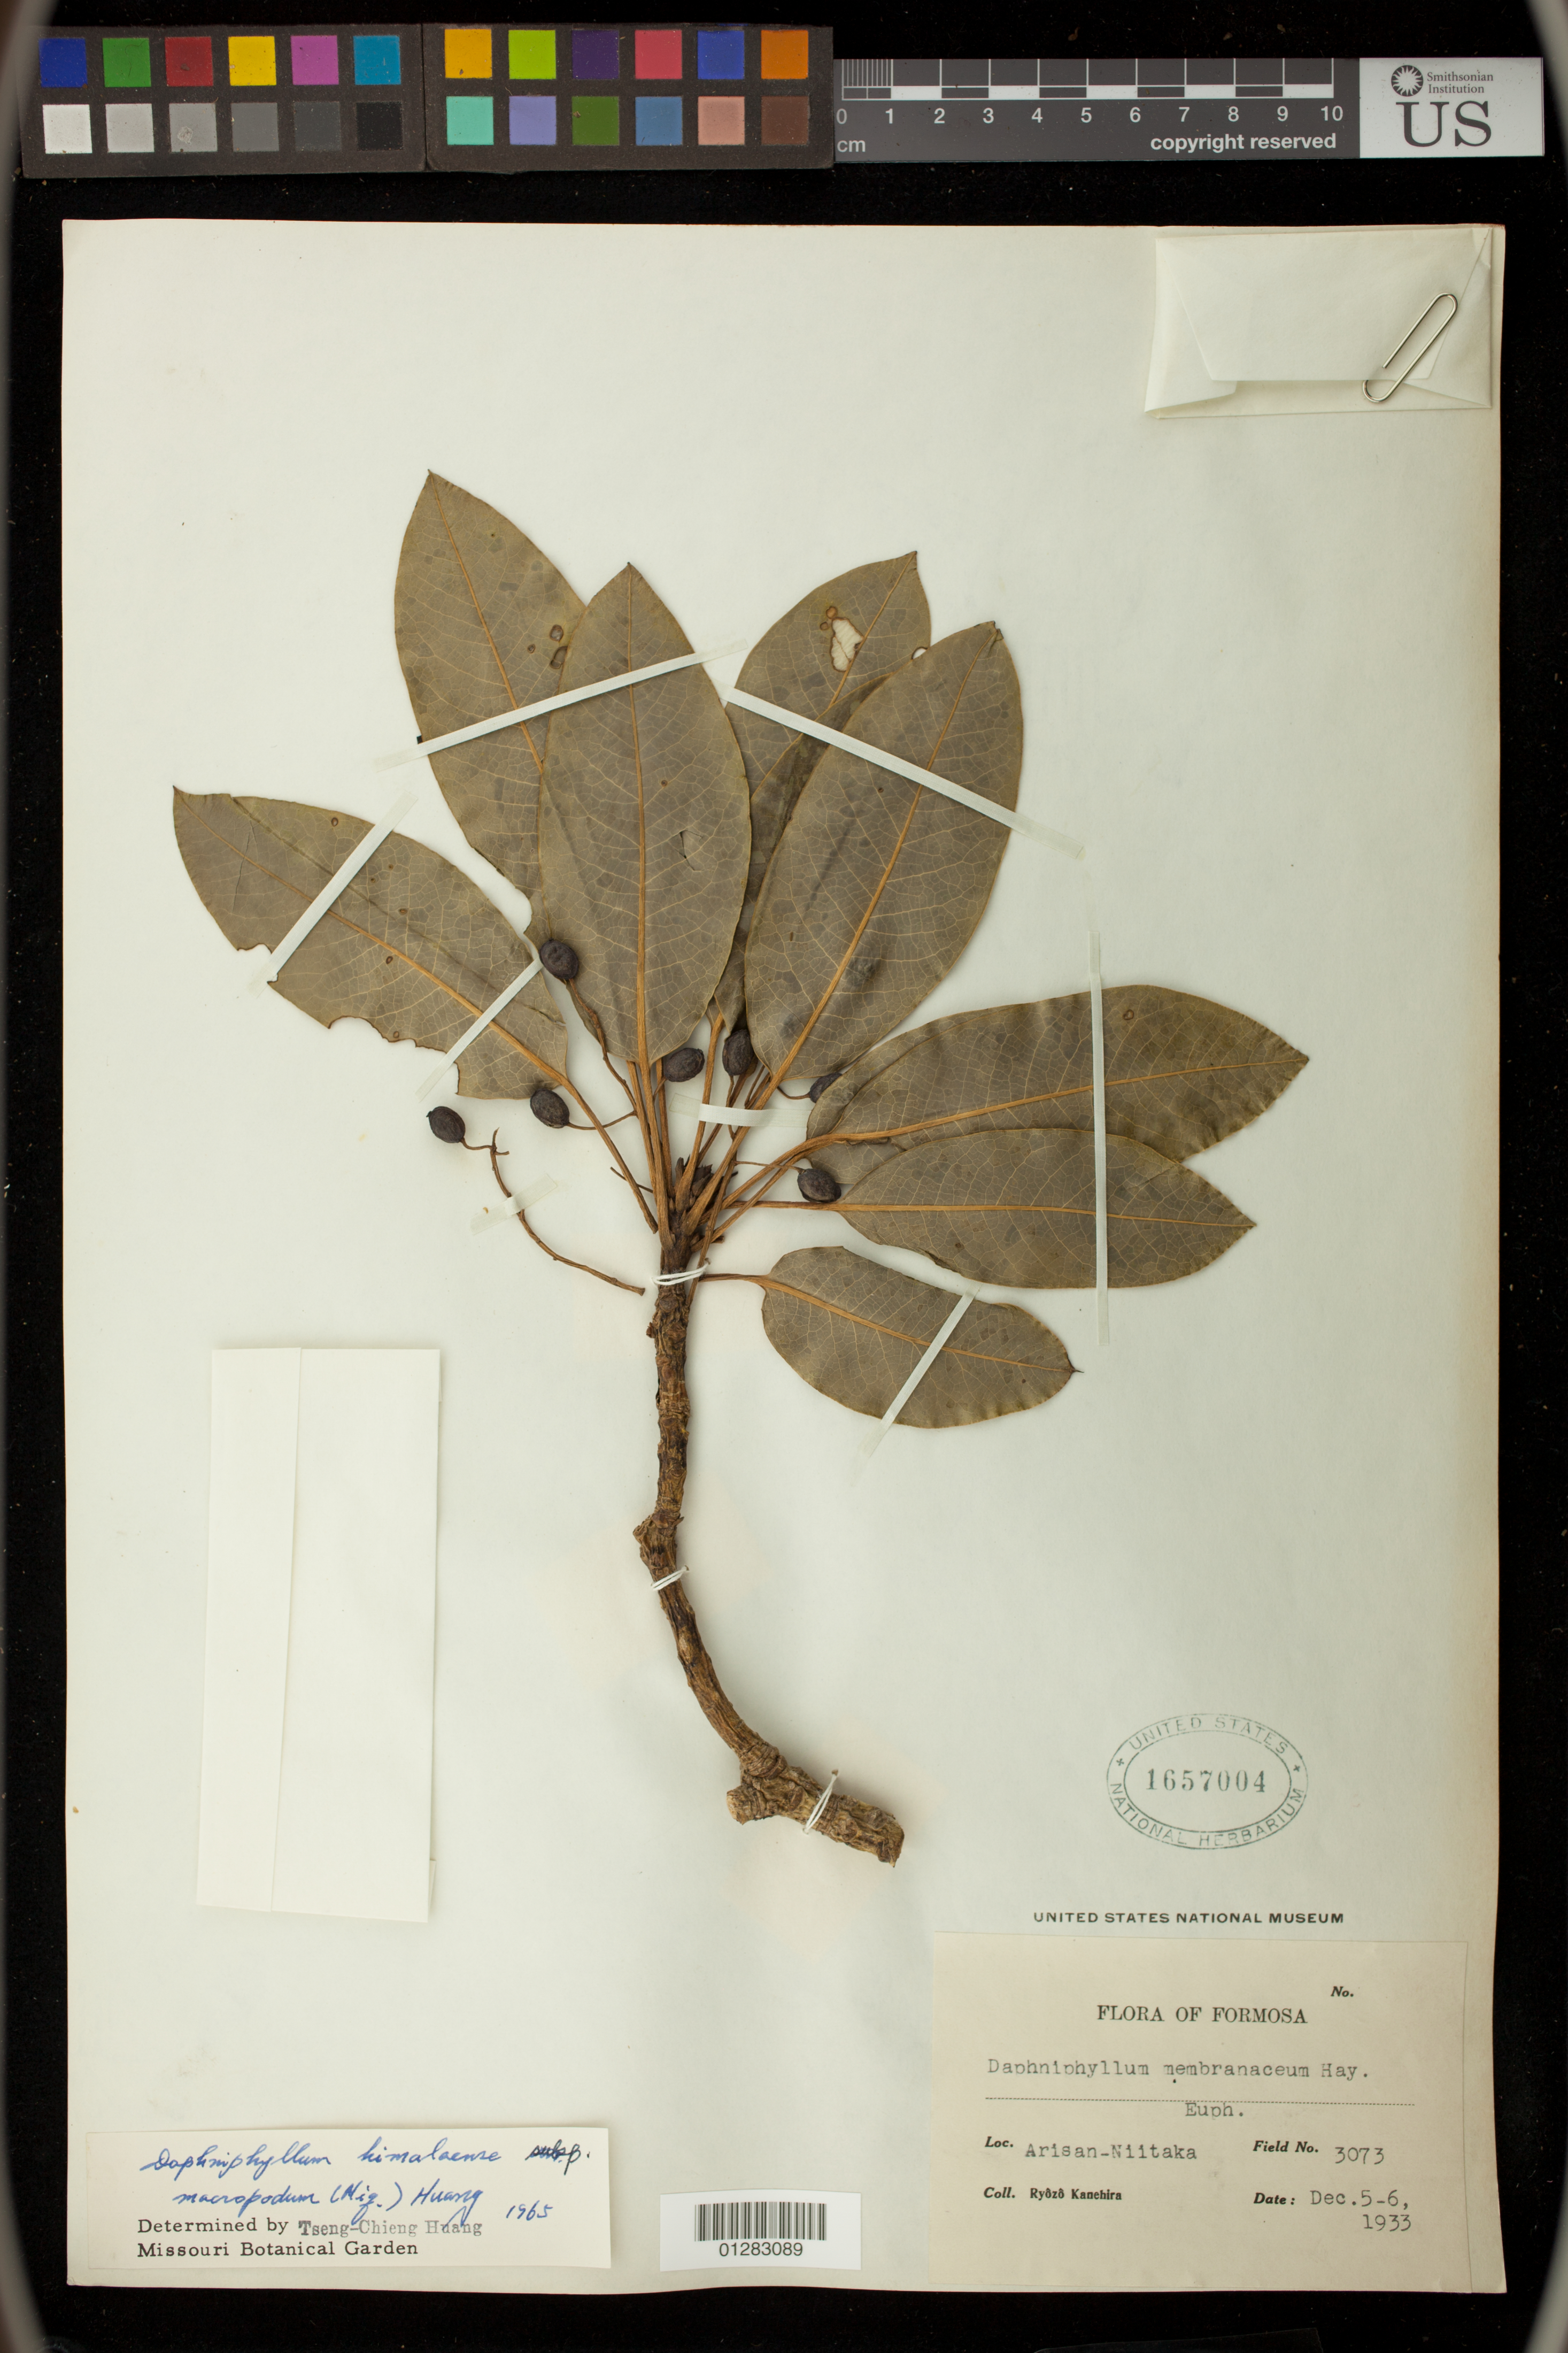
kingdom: Plantae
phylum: Tracheophyta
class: Magnoliopsida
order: Saxifragales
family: Daphniphyllaceae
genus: Daphniphyllum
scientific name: Daphniphyllum himalayense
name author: (Benth.) Müll. Arg.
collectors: R. Kanehira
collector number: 3073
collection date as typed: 05 Dec 1933 to 06 Dec 1933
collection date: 1933-12-05/1933-12-06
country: Taiwan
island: Taiwan [Formosa]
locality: Arisan-niitaka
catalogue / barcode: US 1657004